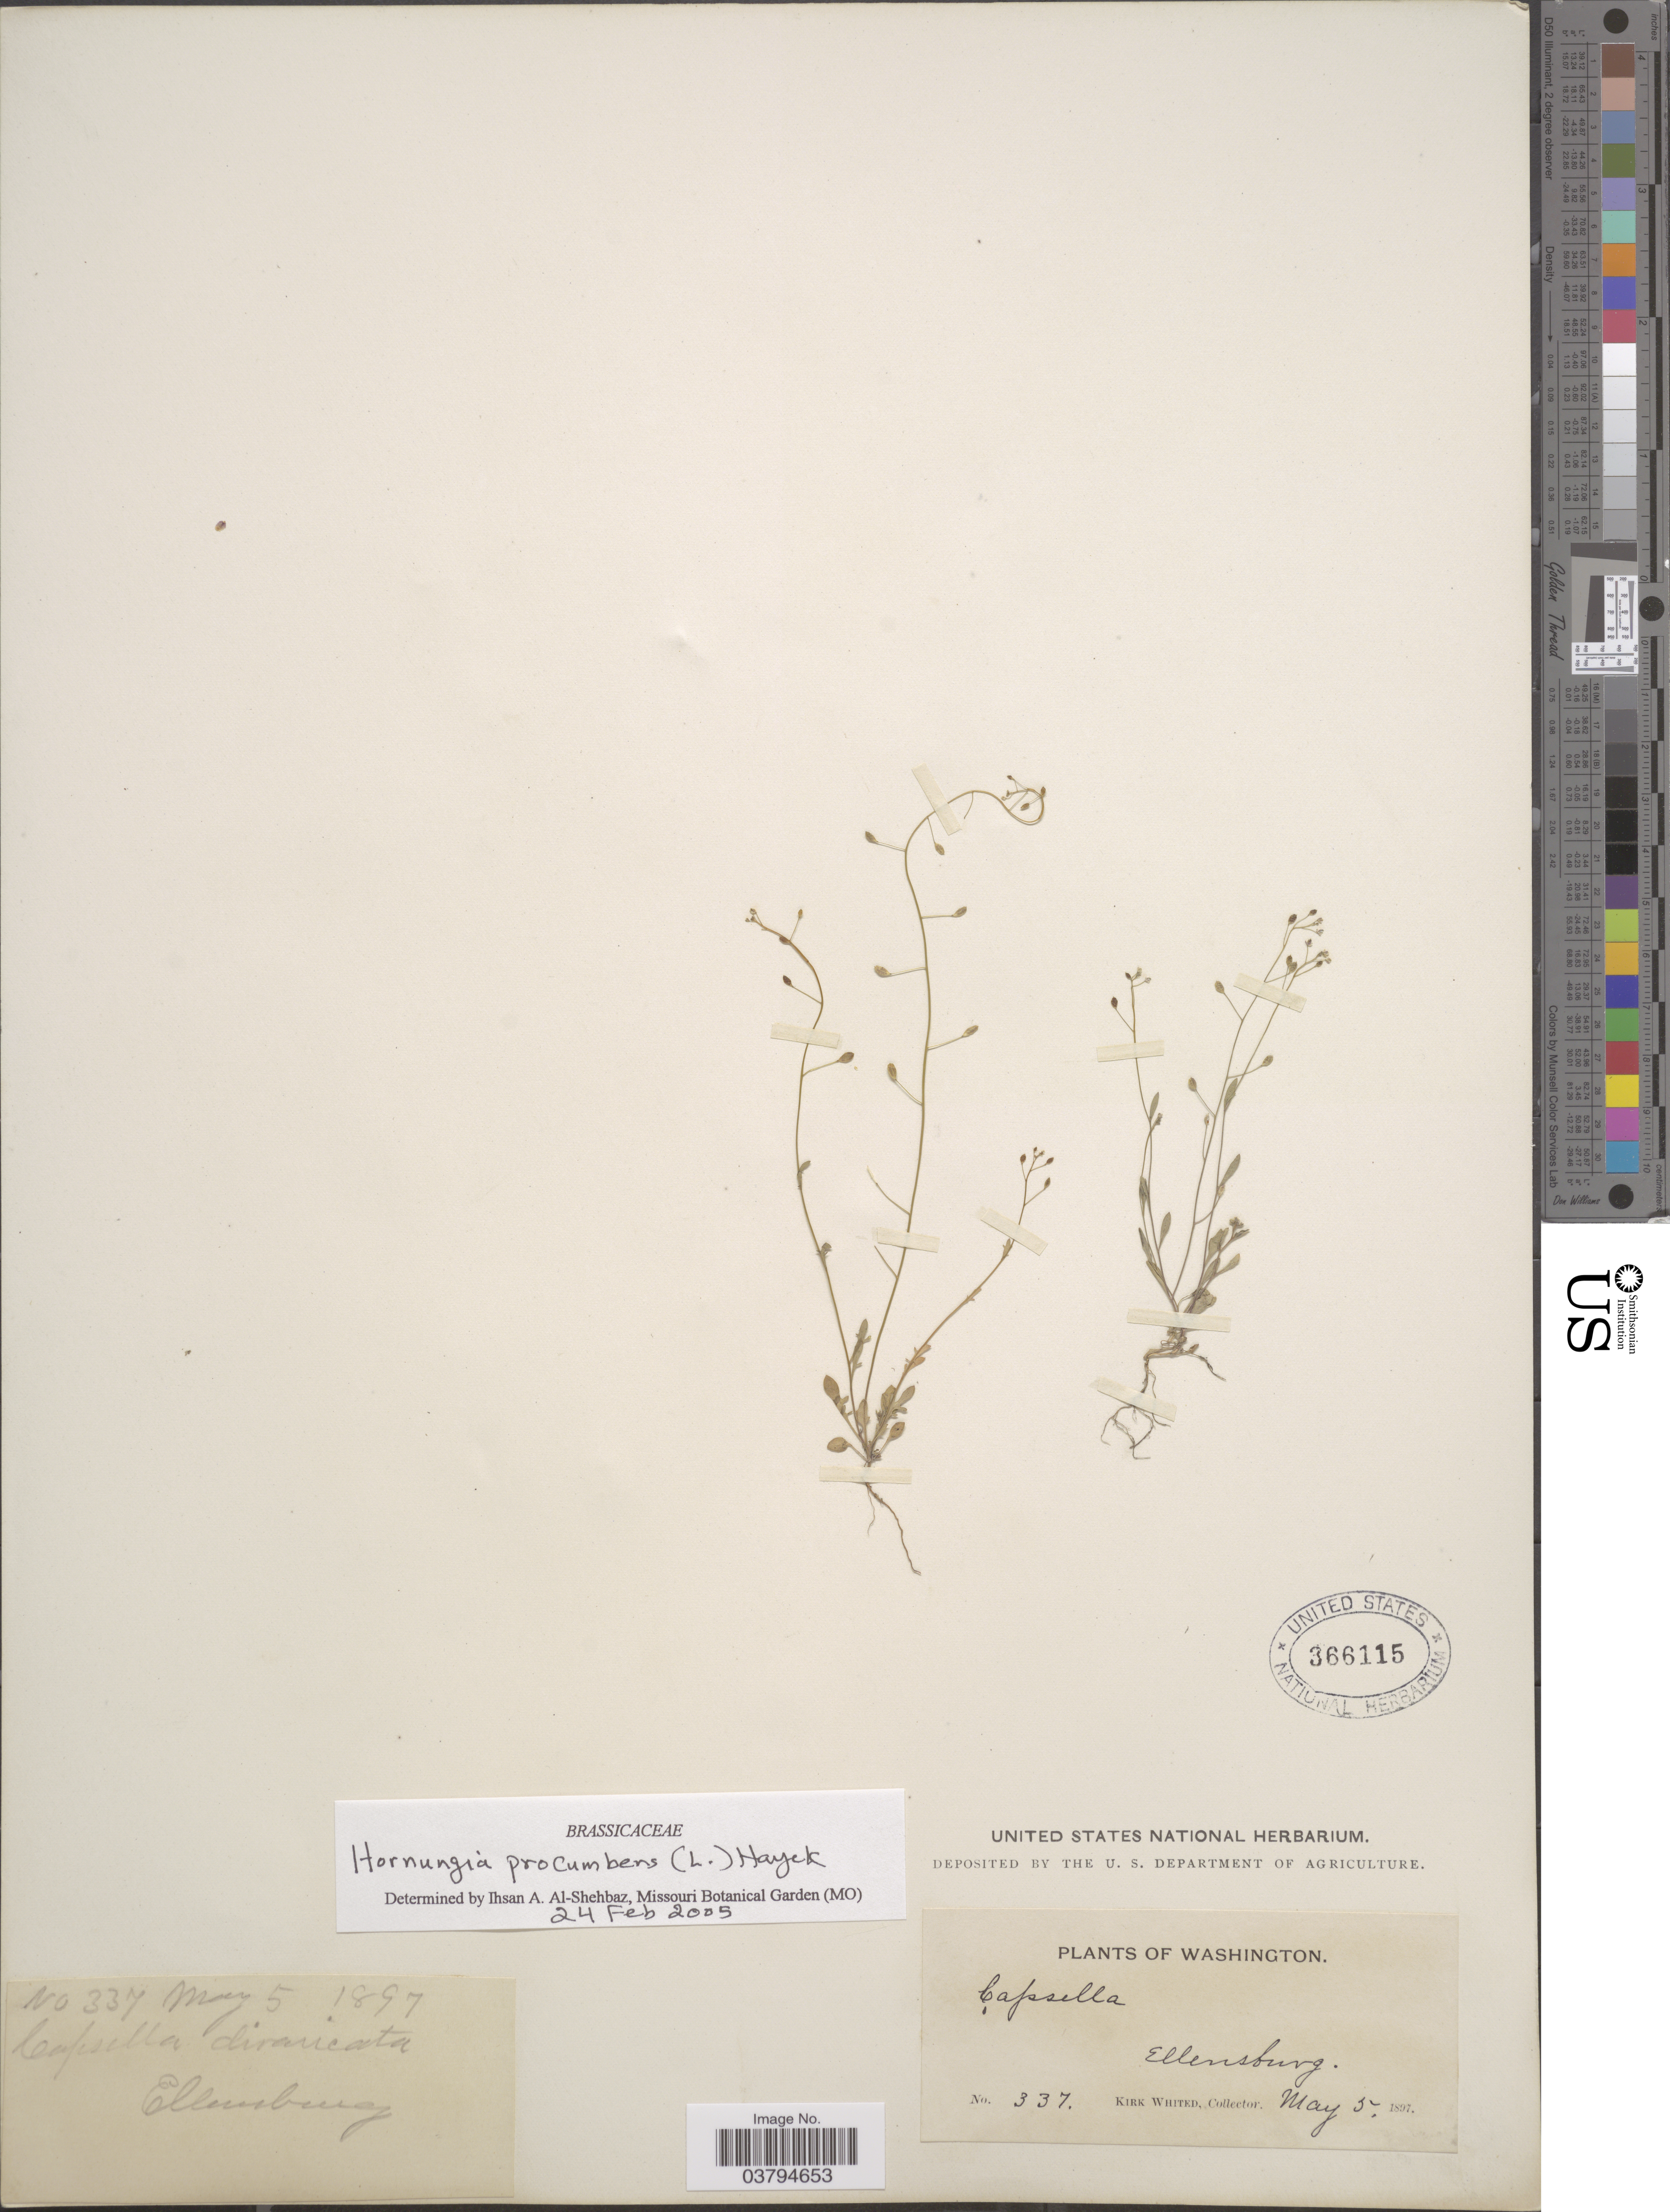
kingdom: Plantae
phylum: Tracheophyta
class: Magnoliopsida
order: Brassicales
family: Brassicaceae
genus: Hornungia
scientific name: Hornungia procumbens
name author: (L.) Hayek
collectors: K. Whited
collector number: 337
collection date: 1897-05-05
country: United States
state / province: Washington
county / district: Kittitas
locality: Ellensburg.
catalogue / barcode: US 366115